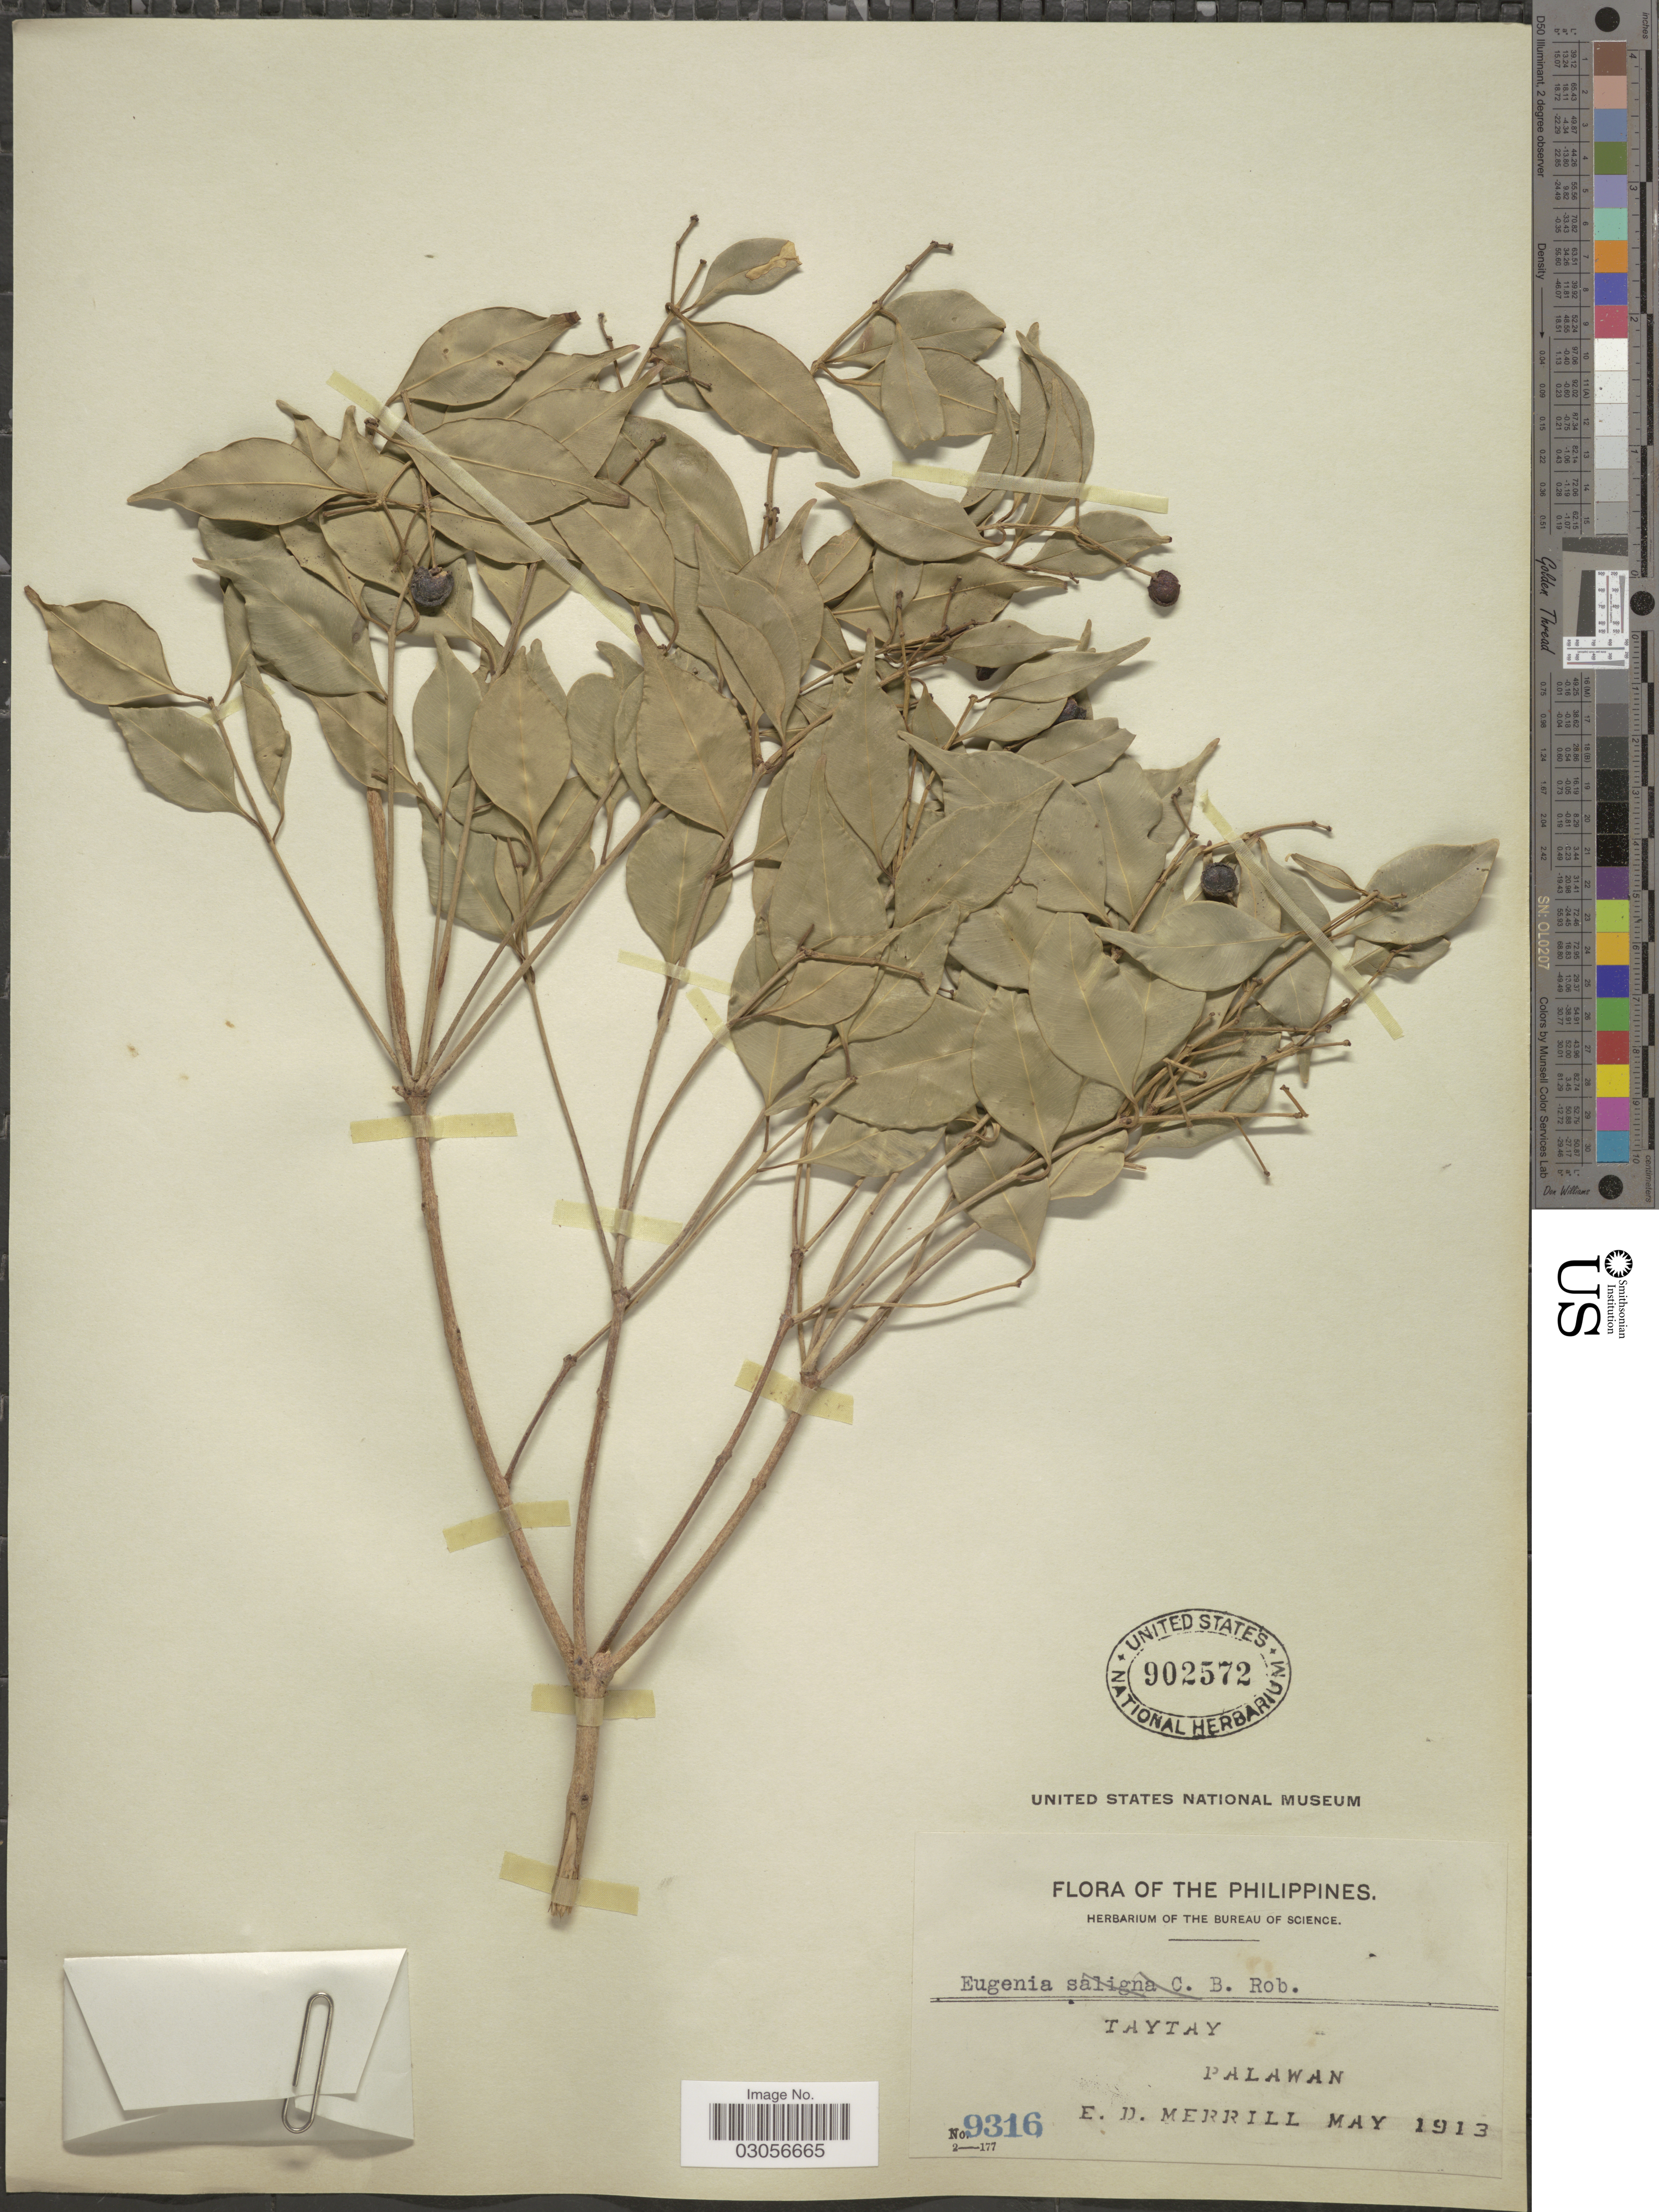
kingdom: Plantae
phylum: Tracheophyta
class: Magnoliopsida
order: Myrtales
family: Myrtaceae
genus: Syzygium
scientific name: Syzygium leucoxylon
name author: Korth.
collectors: E. D. Merrill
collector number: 9316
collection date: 1913-05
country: Philippines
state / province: Mimaropa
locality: Taytay. Palawan.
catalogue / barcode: US 902572